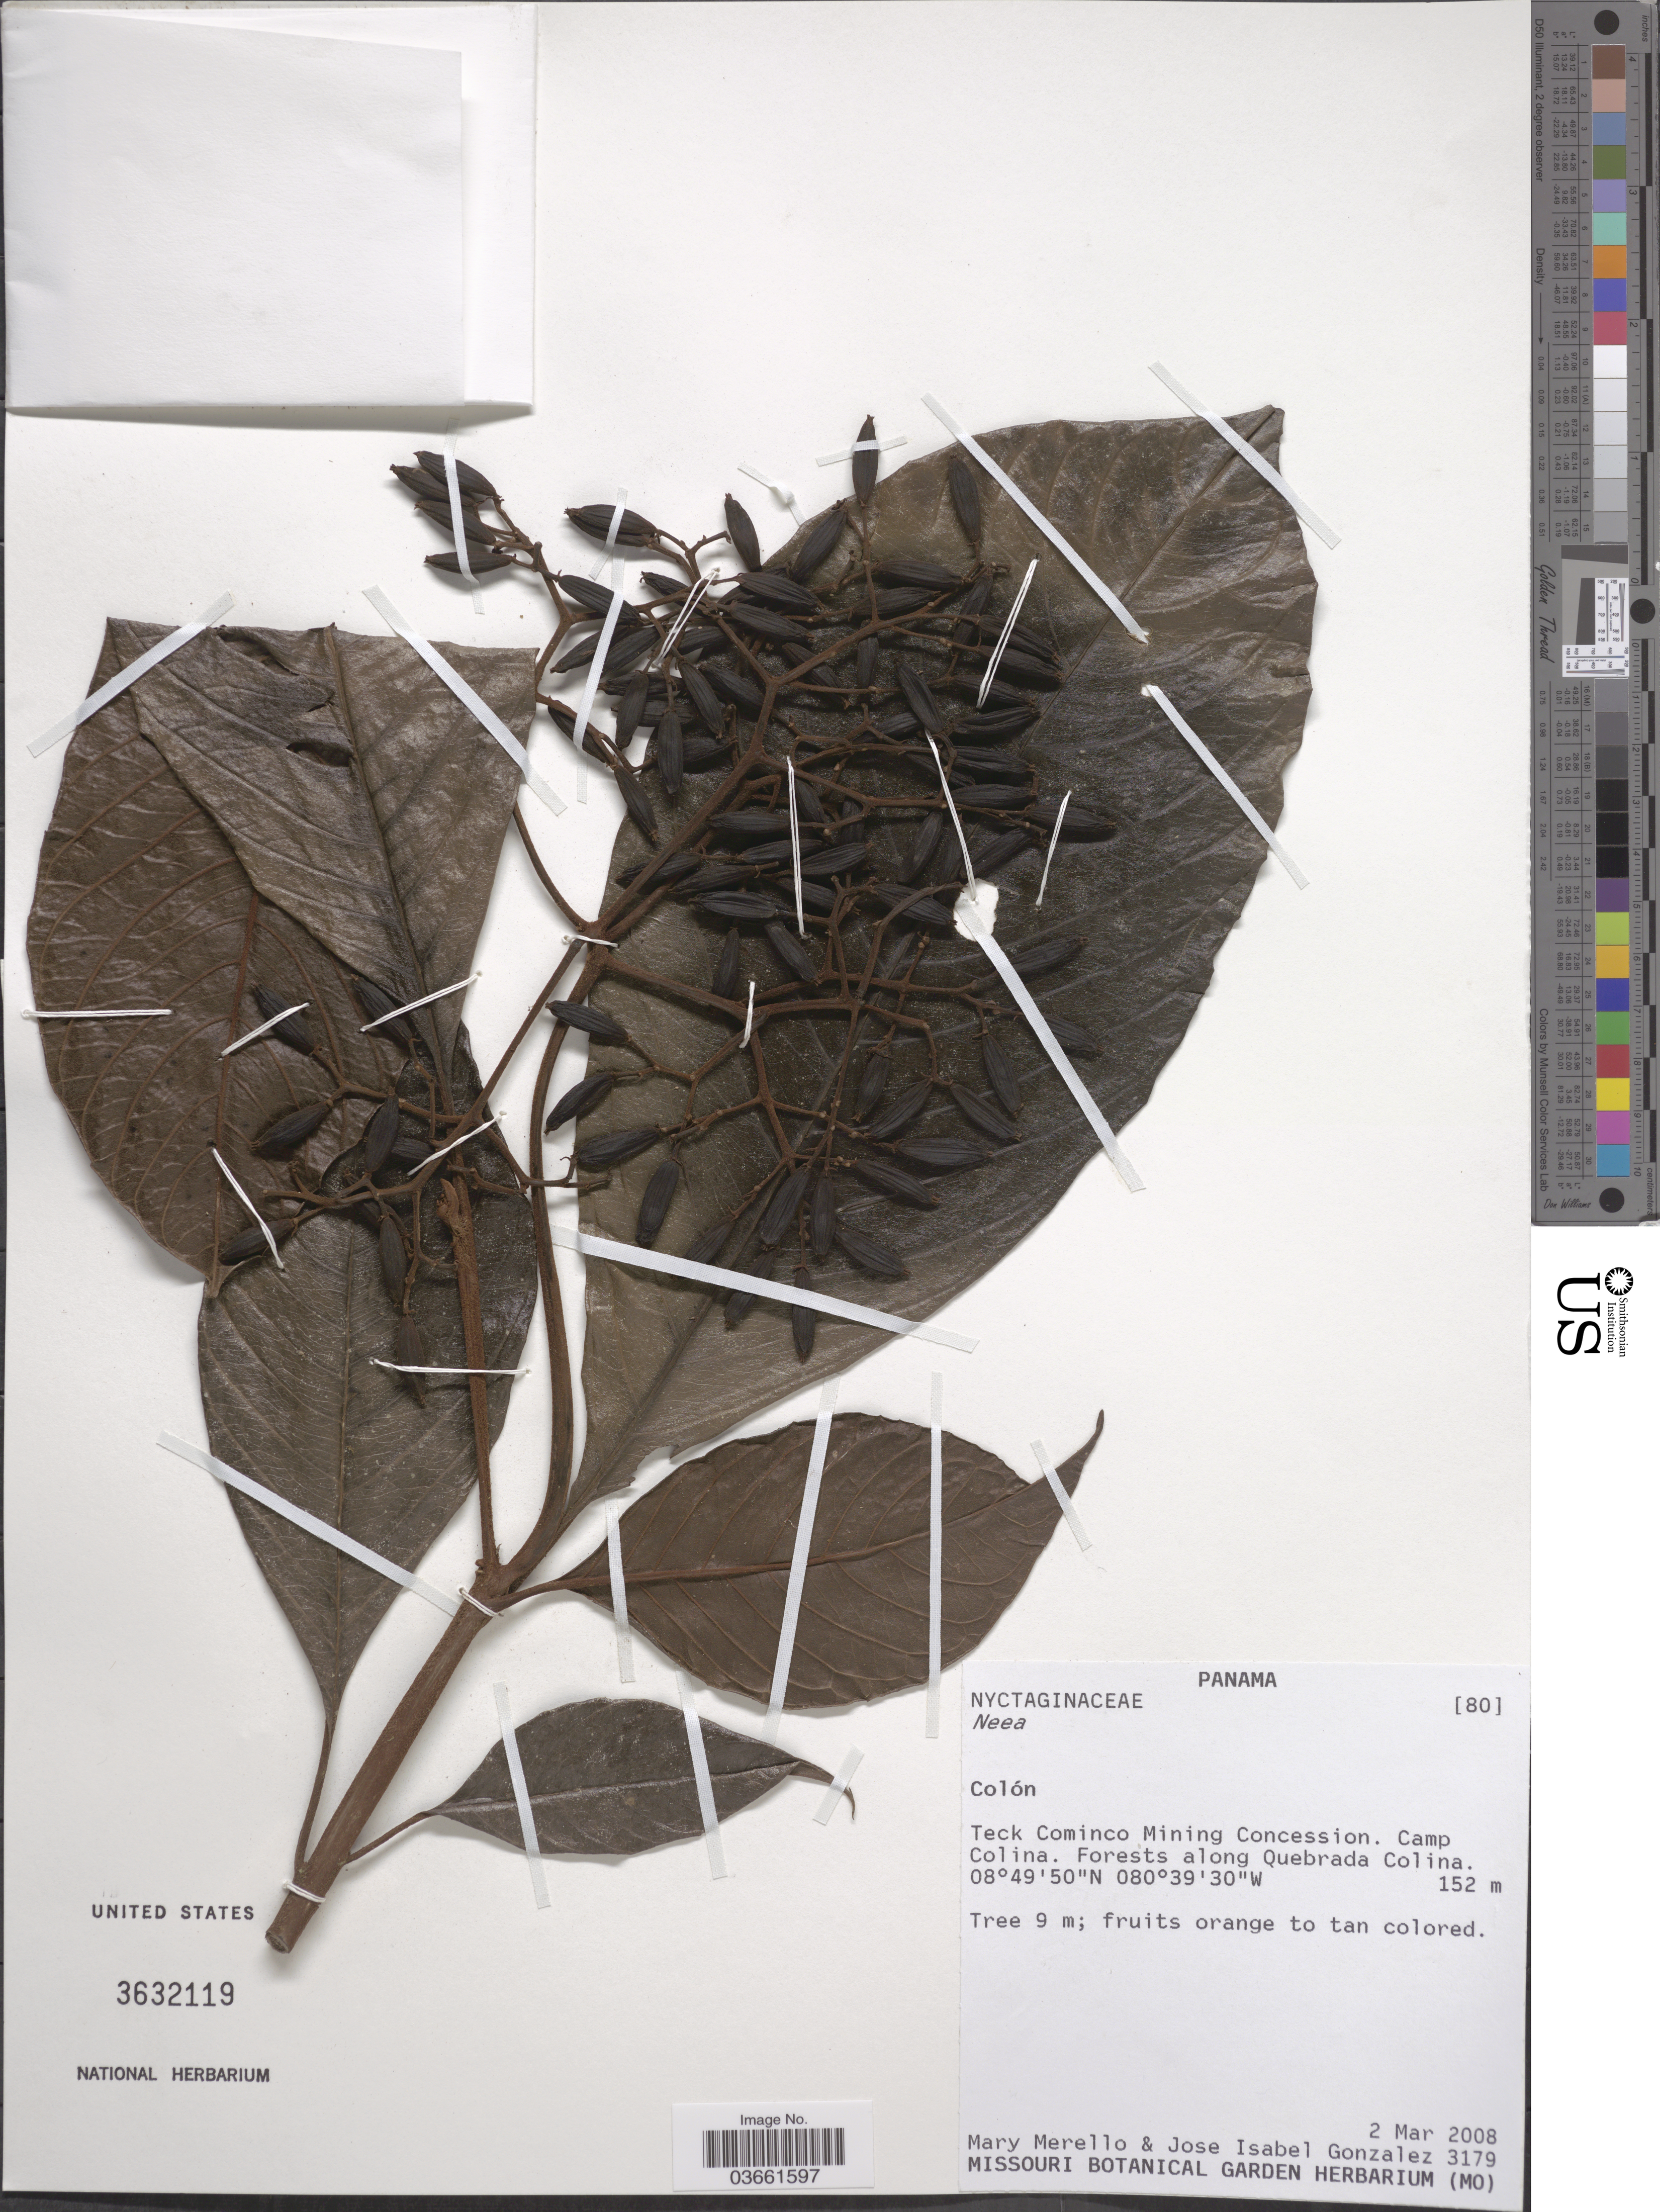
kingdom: Plantae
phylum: Tracheophyta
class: Magnoliopsida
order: Caryophyllales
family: Nyctaginaceae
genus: Neea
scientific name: Neea sp.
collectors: M. Merello & J. Isabel Gonzalez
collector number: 3179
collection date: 2008-03-02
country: Panama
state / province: Colón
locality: Teck Cominco Mining Concession. Camp Colina. Forests along Quebrada Colina.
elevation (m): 152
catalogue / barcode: US 3632119